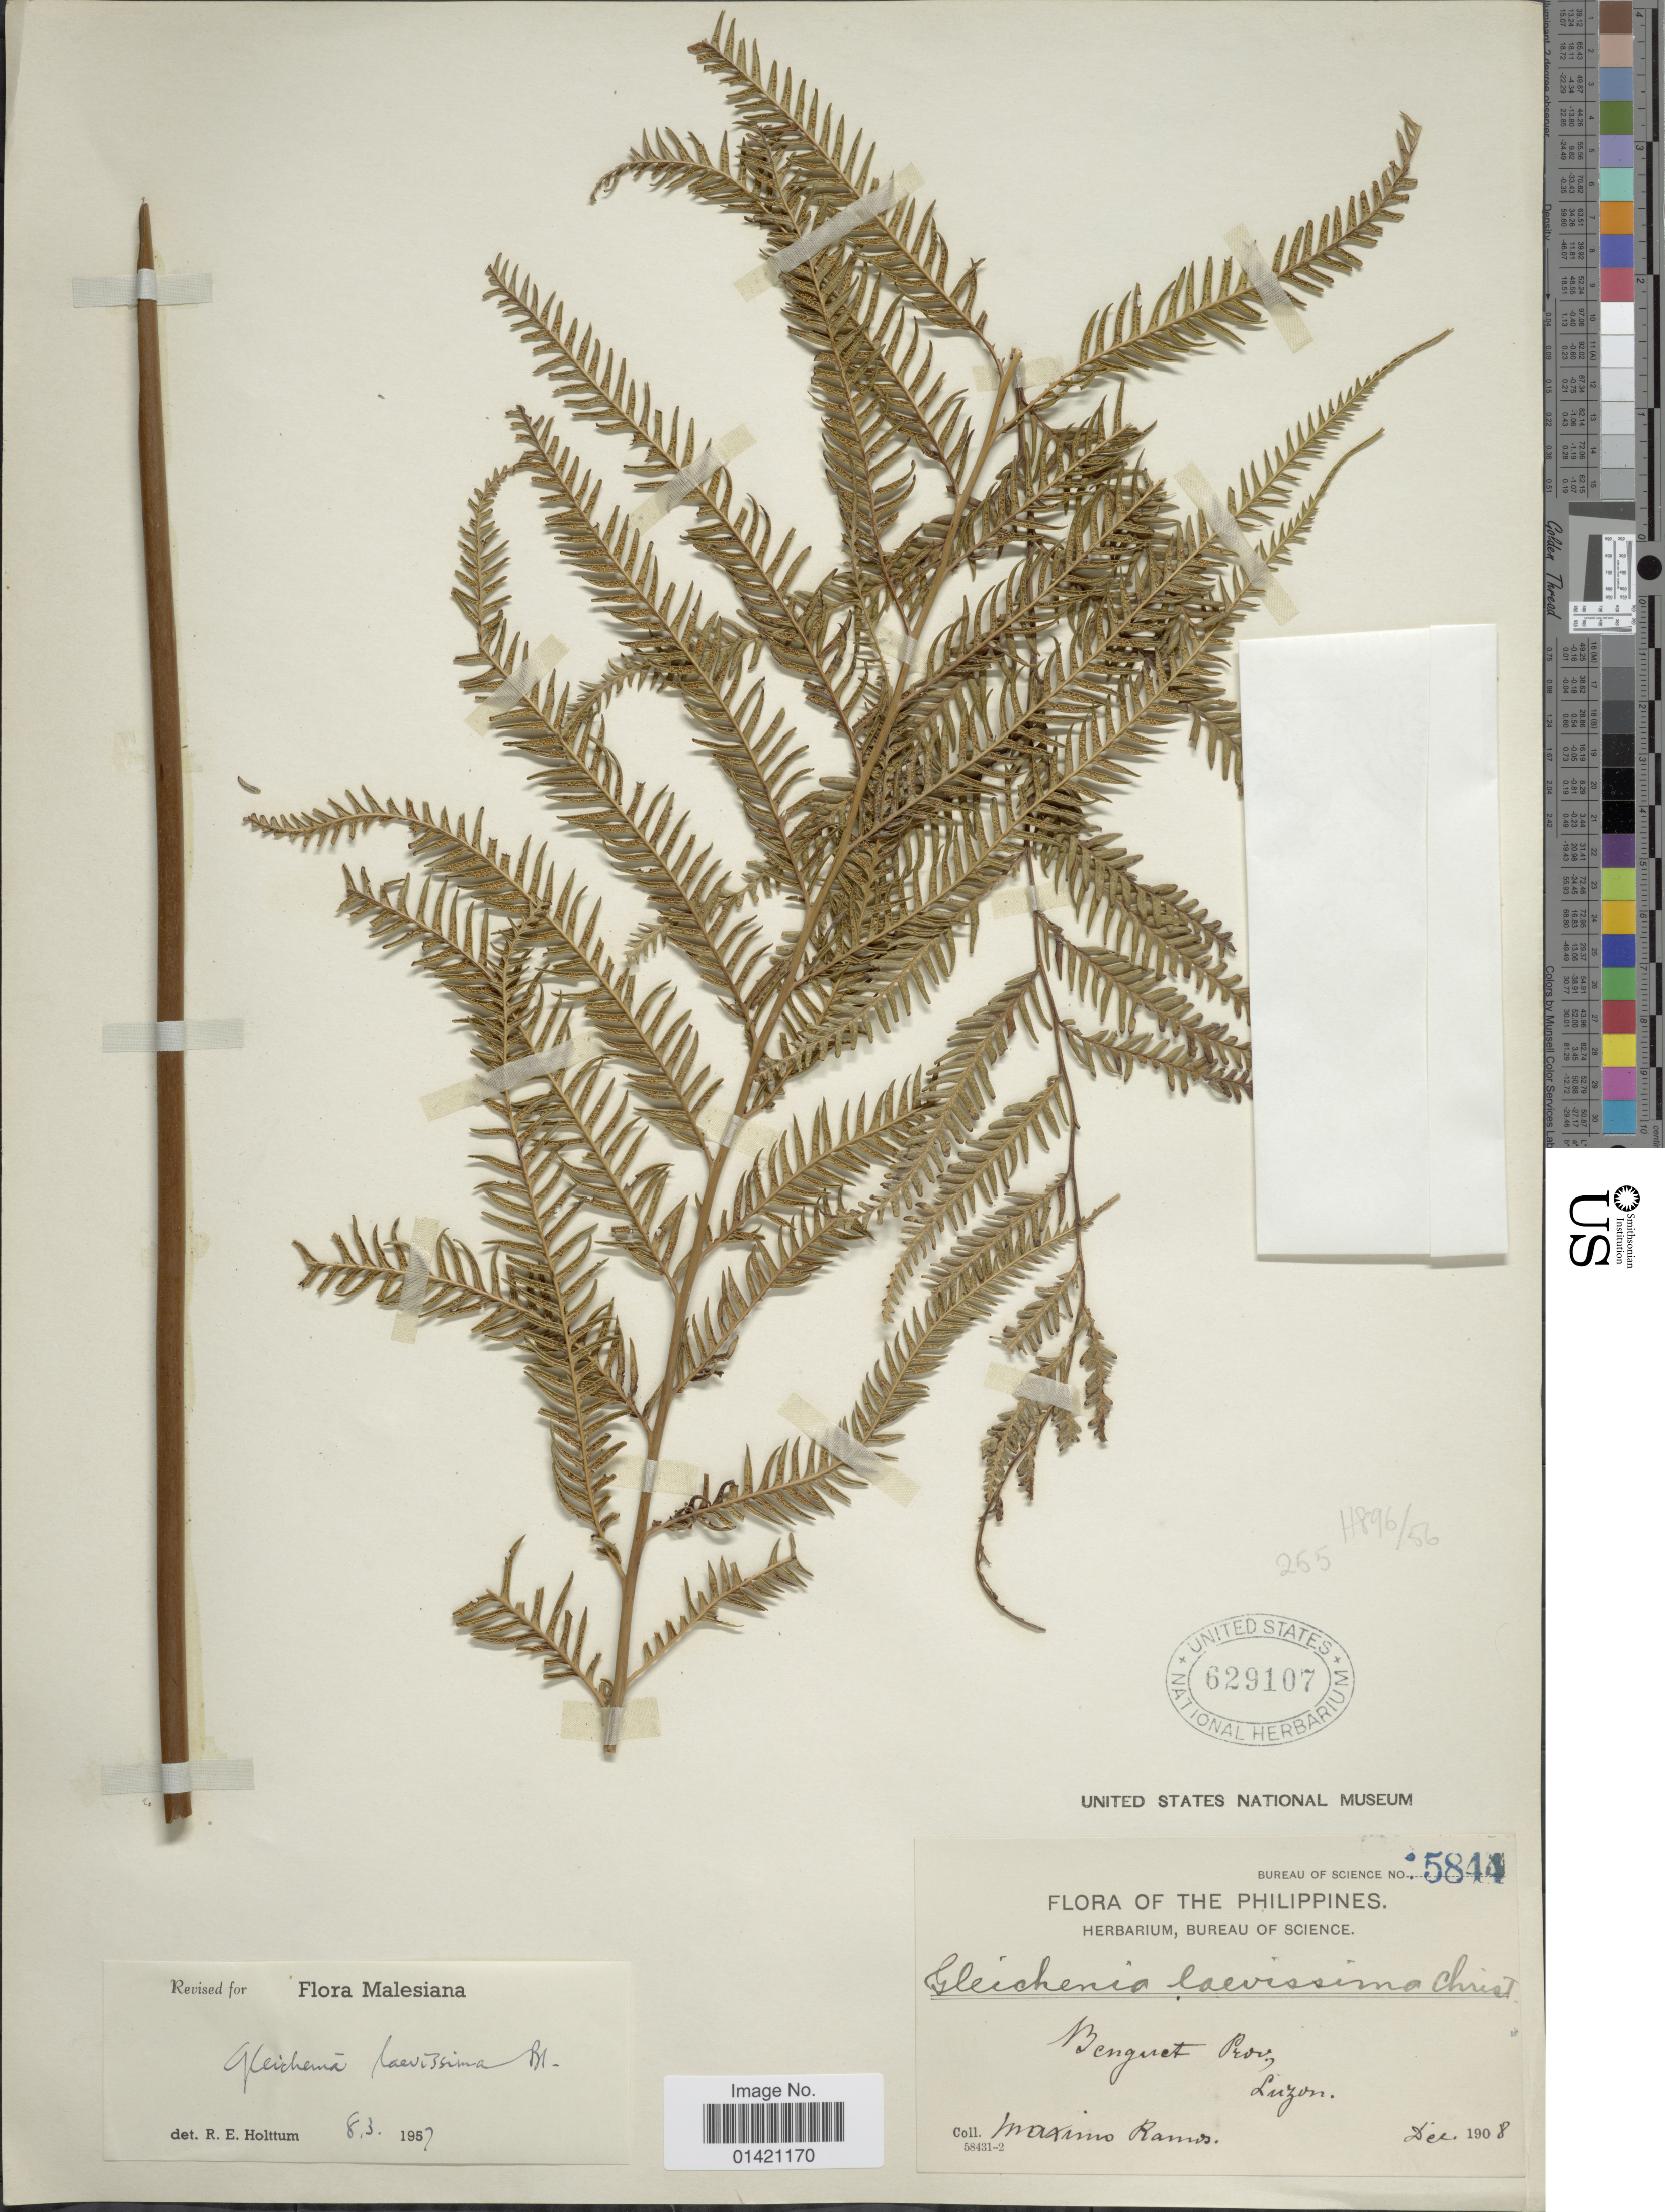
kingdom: Plantae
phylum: Tracheophyta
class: Polypodiopsida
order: Gleicheniales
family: Gleicheniaceae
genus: Diplopterygium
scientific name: Diplopterygium laevissimum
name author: (Christ) Nakai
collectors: M. Ramos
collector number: Bureau of Science 5844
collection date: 1908-12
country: Philippines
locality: Benguet Prov. Luzon.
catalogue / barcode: US 629107